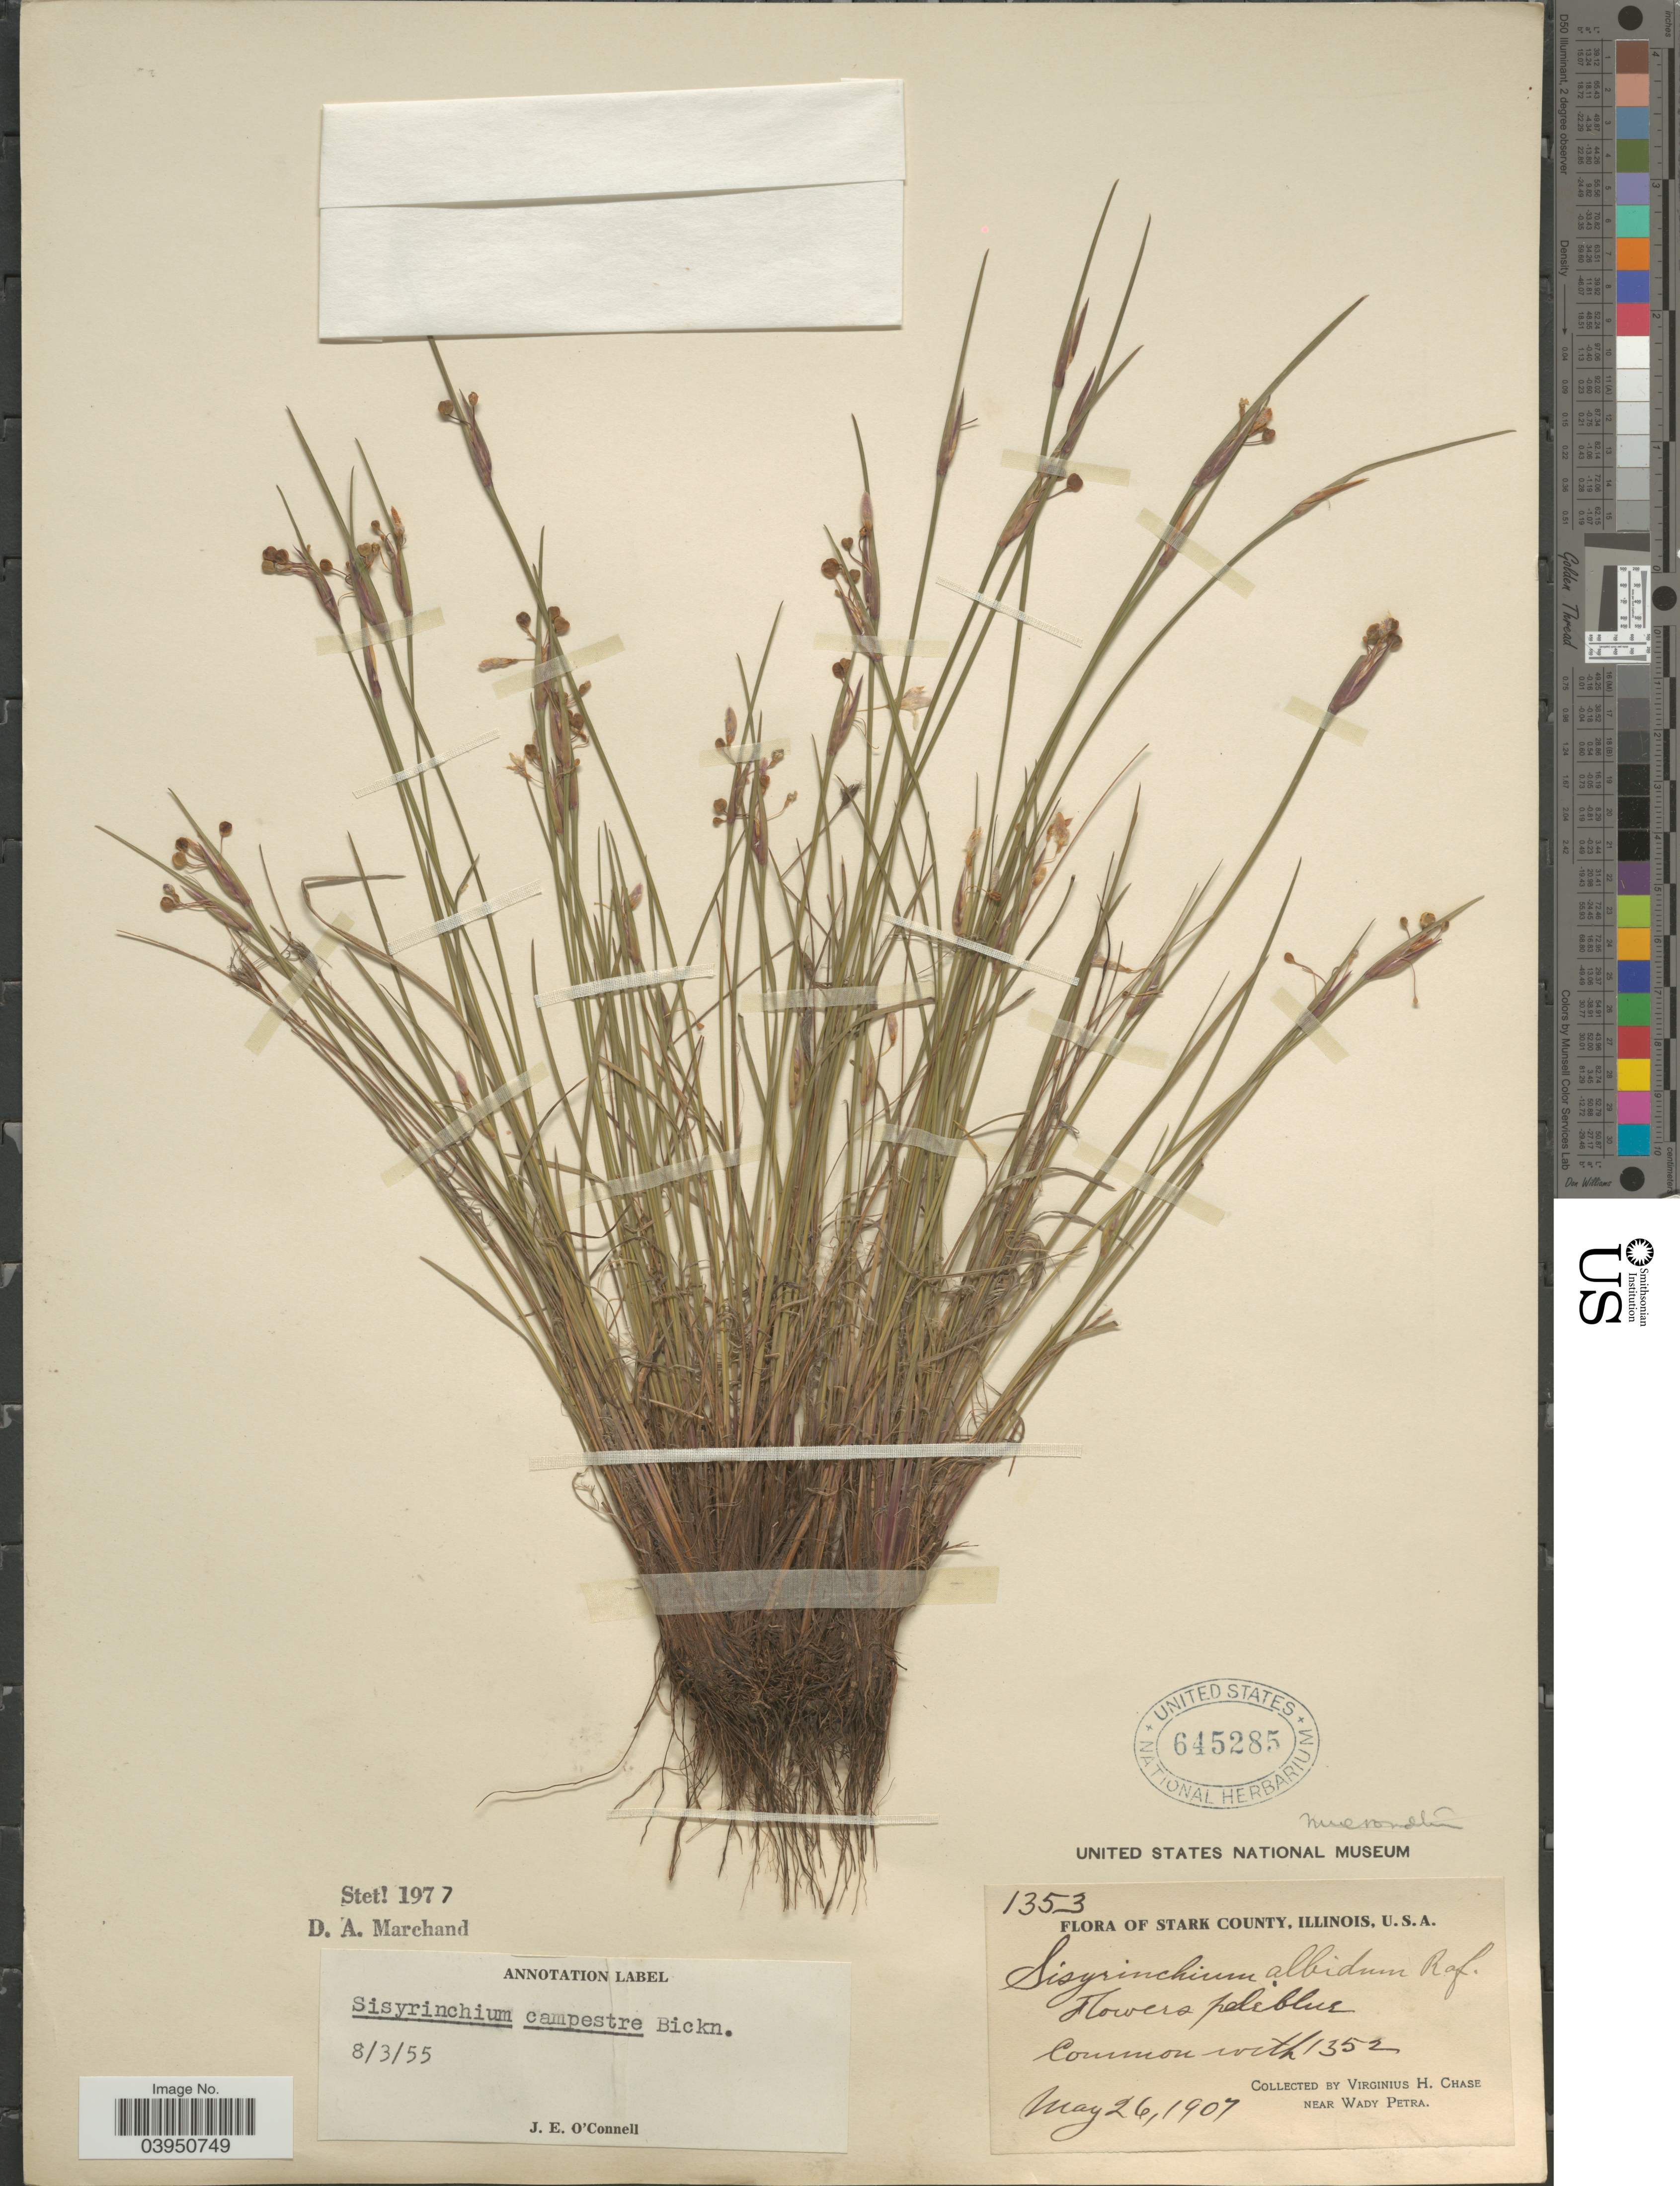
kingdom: Plantae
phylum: Tracheophyta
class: Liliopsida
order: Asparagales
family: Iridaceae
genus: Sisyrinchium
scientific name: Sisyrinchium campestre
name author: E.P. Bicknell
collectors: V. H. Chase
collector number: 1353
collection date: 1907-05-26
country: United States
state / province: Illinois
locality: Stark County. Near Wady Petra.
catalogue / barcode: US 645285